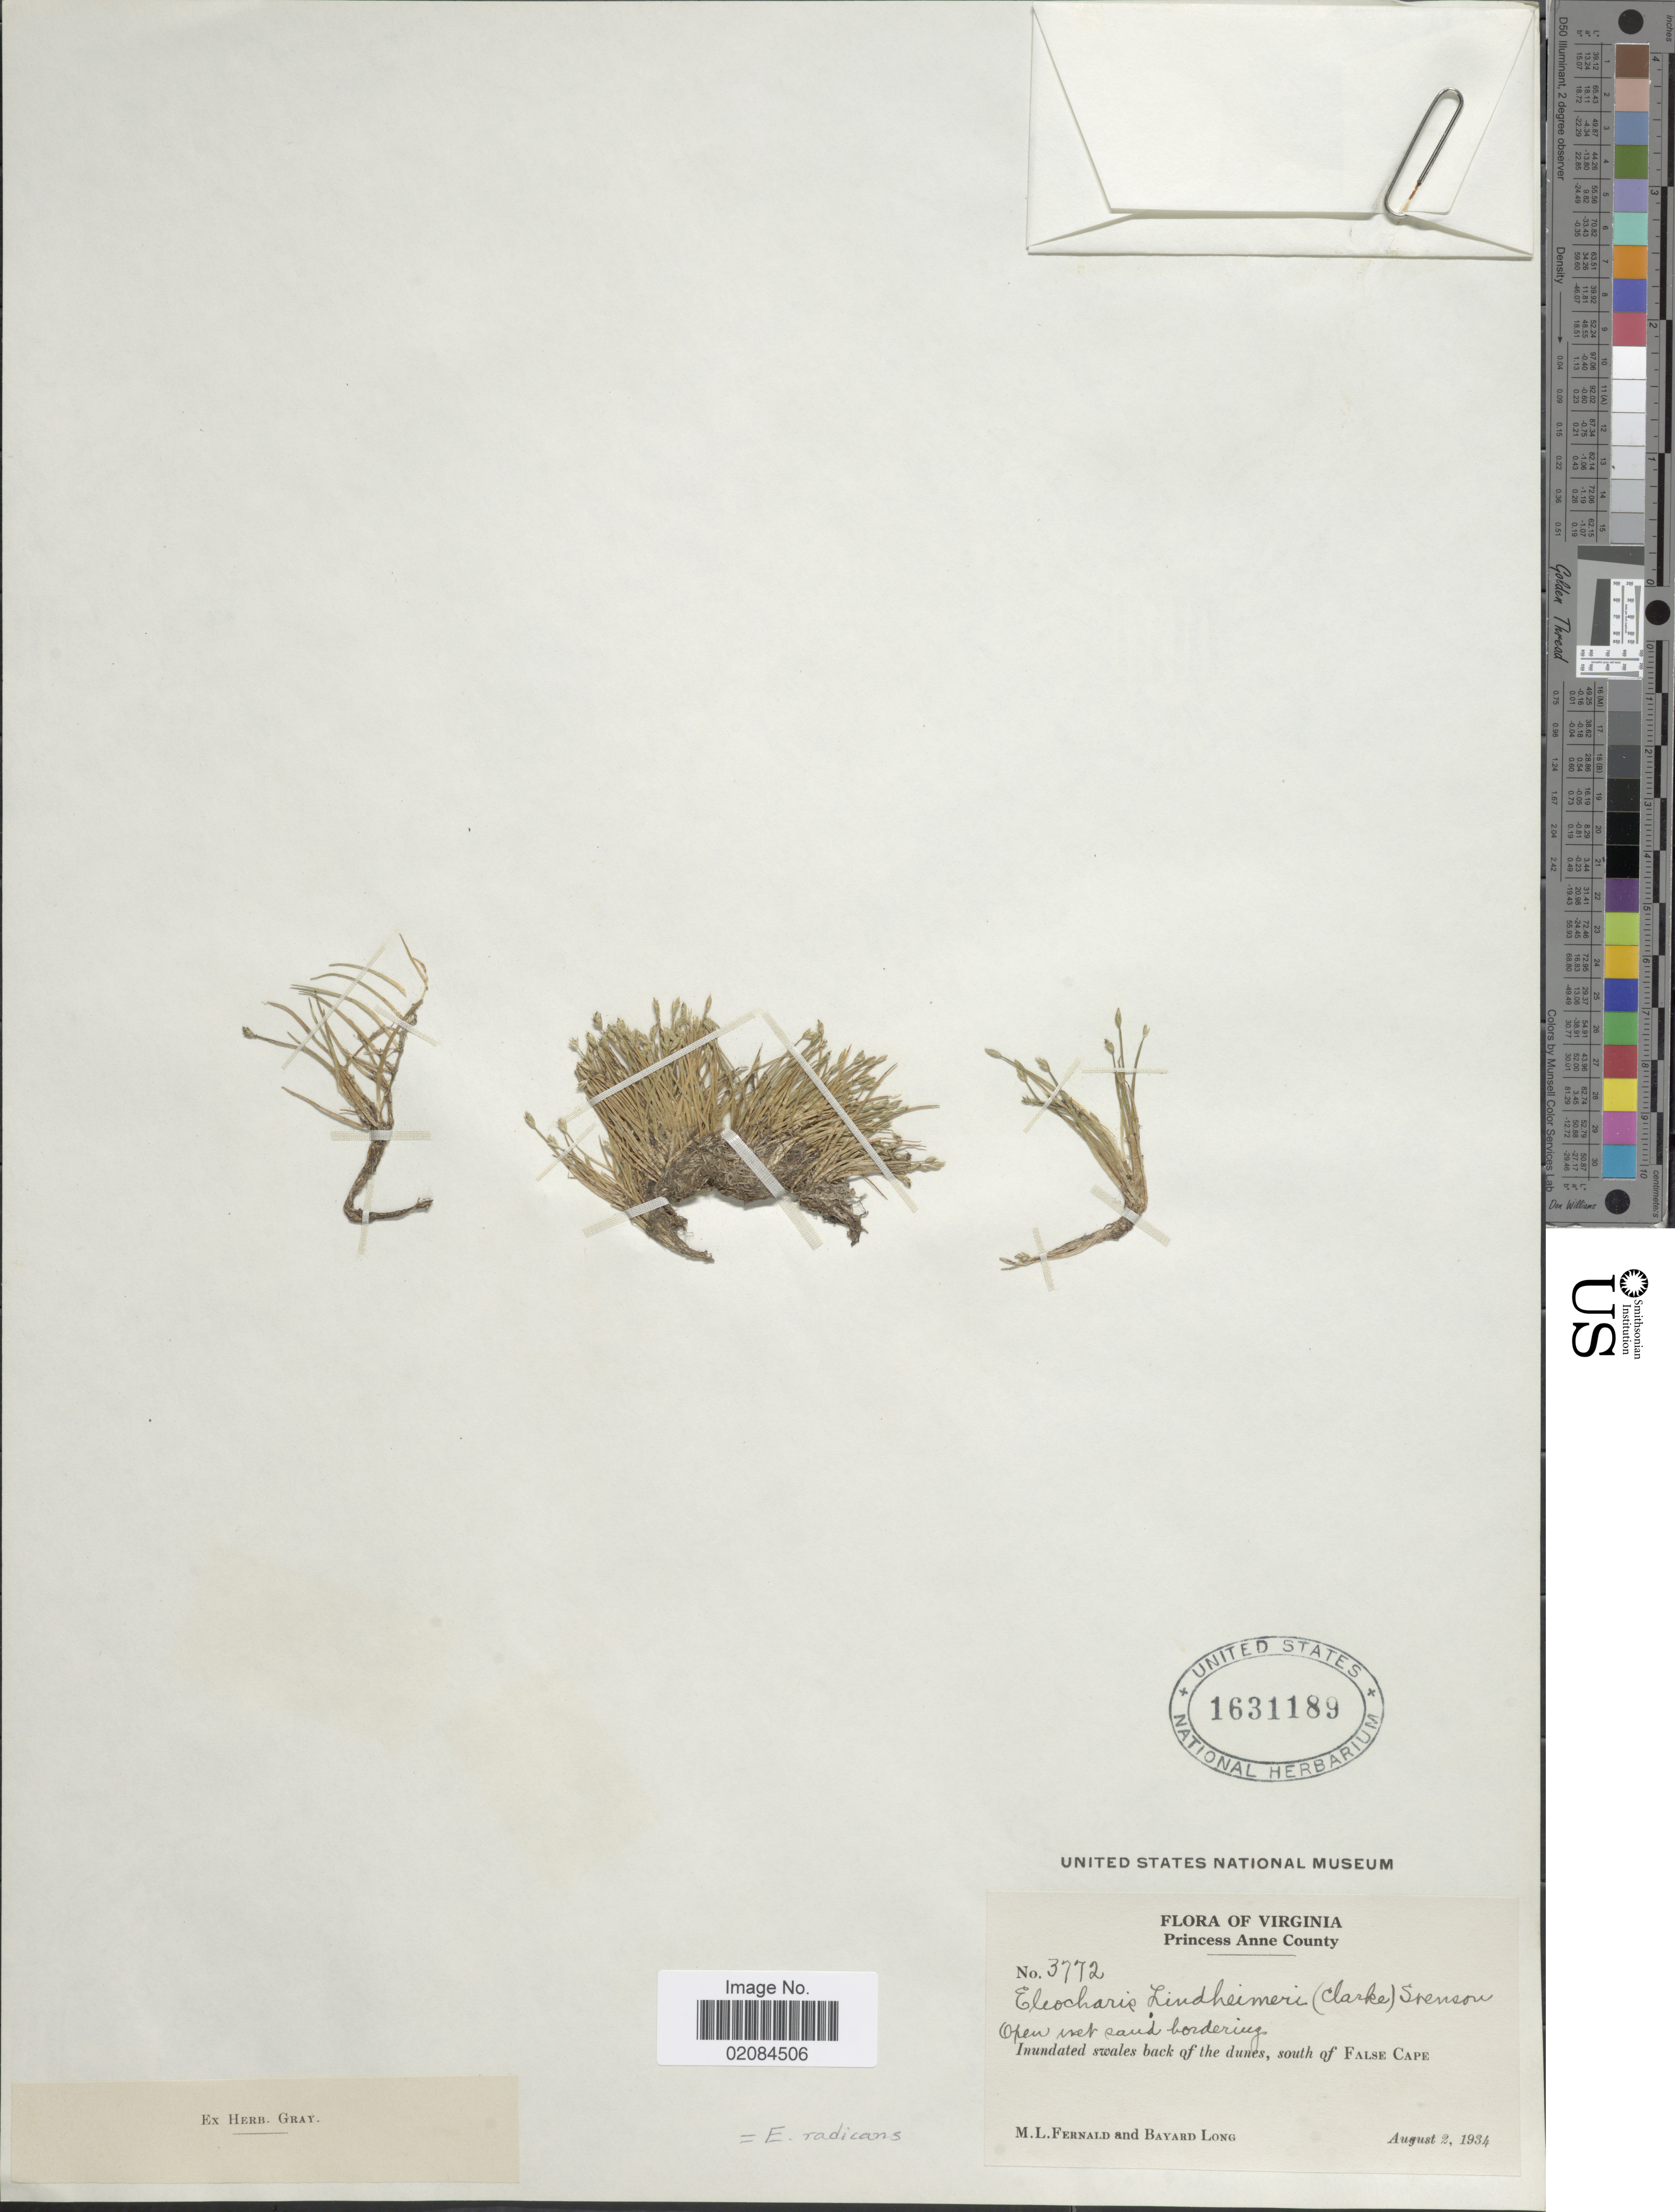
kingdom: Plantae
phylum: Tracheophyta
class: Liliopsida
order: Poales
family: Cyperaceae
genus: Eleocharis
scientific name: Eleocharis radicans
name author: (A. Dietrich) Kunth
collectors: M. L. Fernald & B. Long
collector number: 3772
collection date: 1934-08-02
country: United States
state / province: Virginia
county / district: City of Virginia Beach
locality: Princess Anne (=historic county name)County, South of False Cape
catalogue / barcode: US 1631189